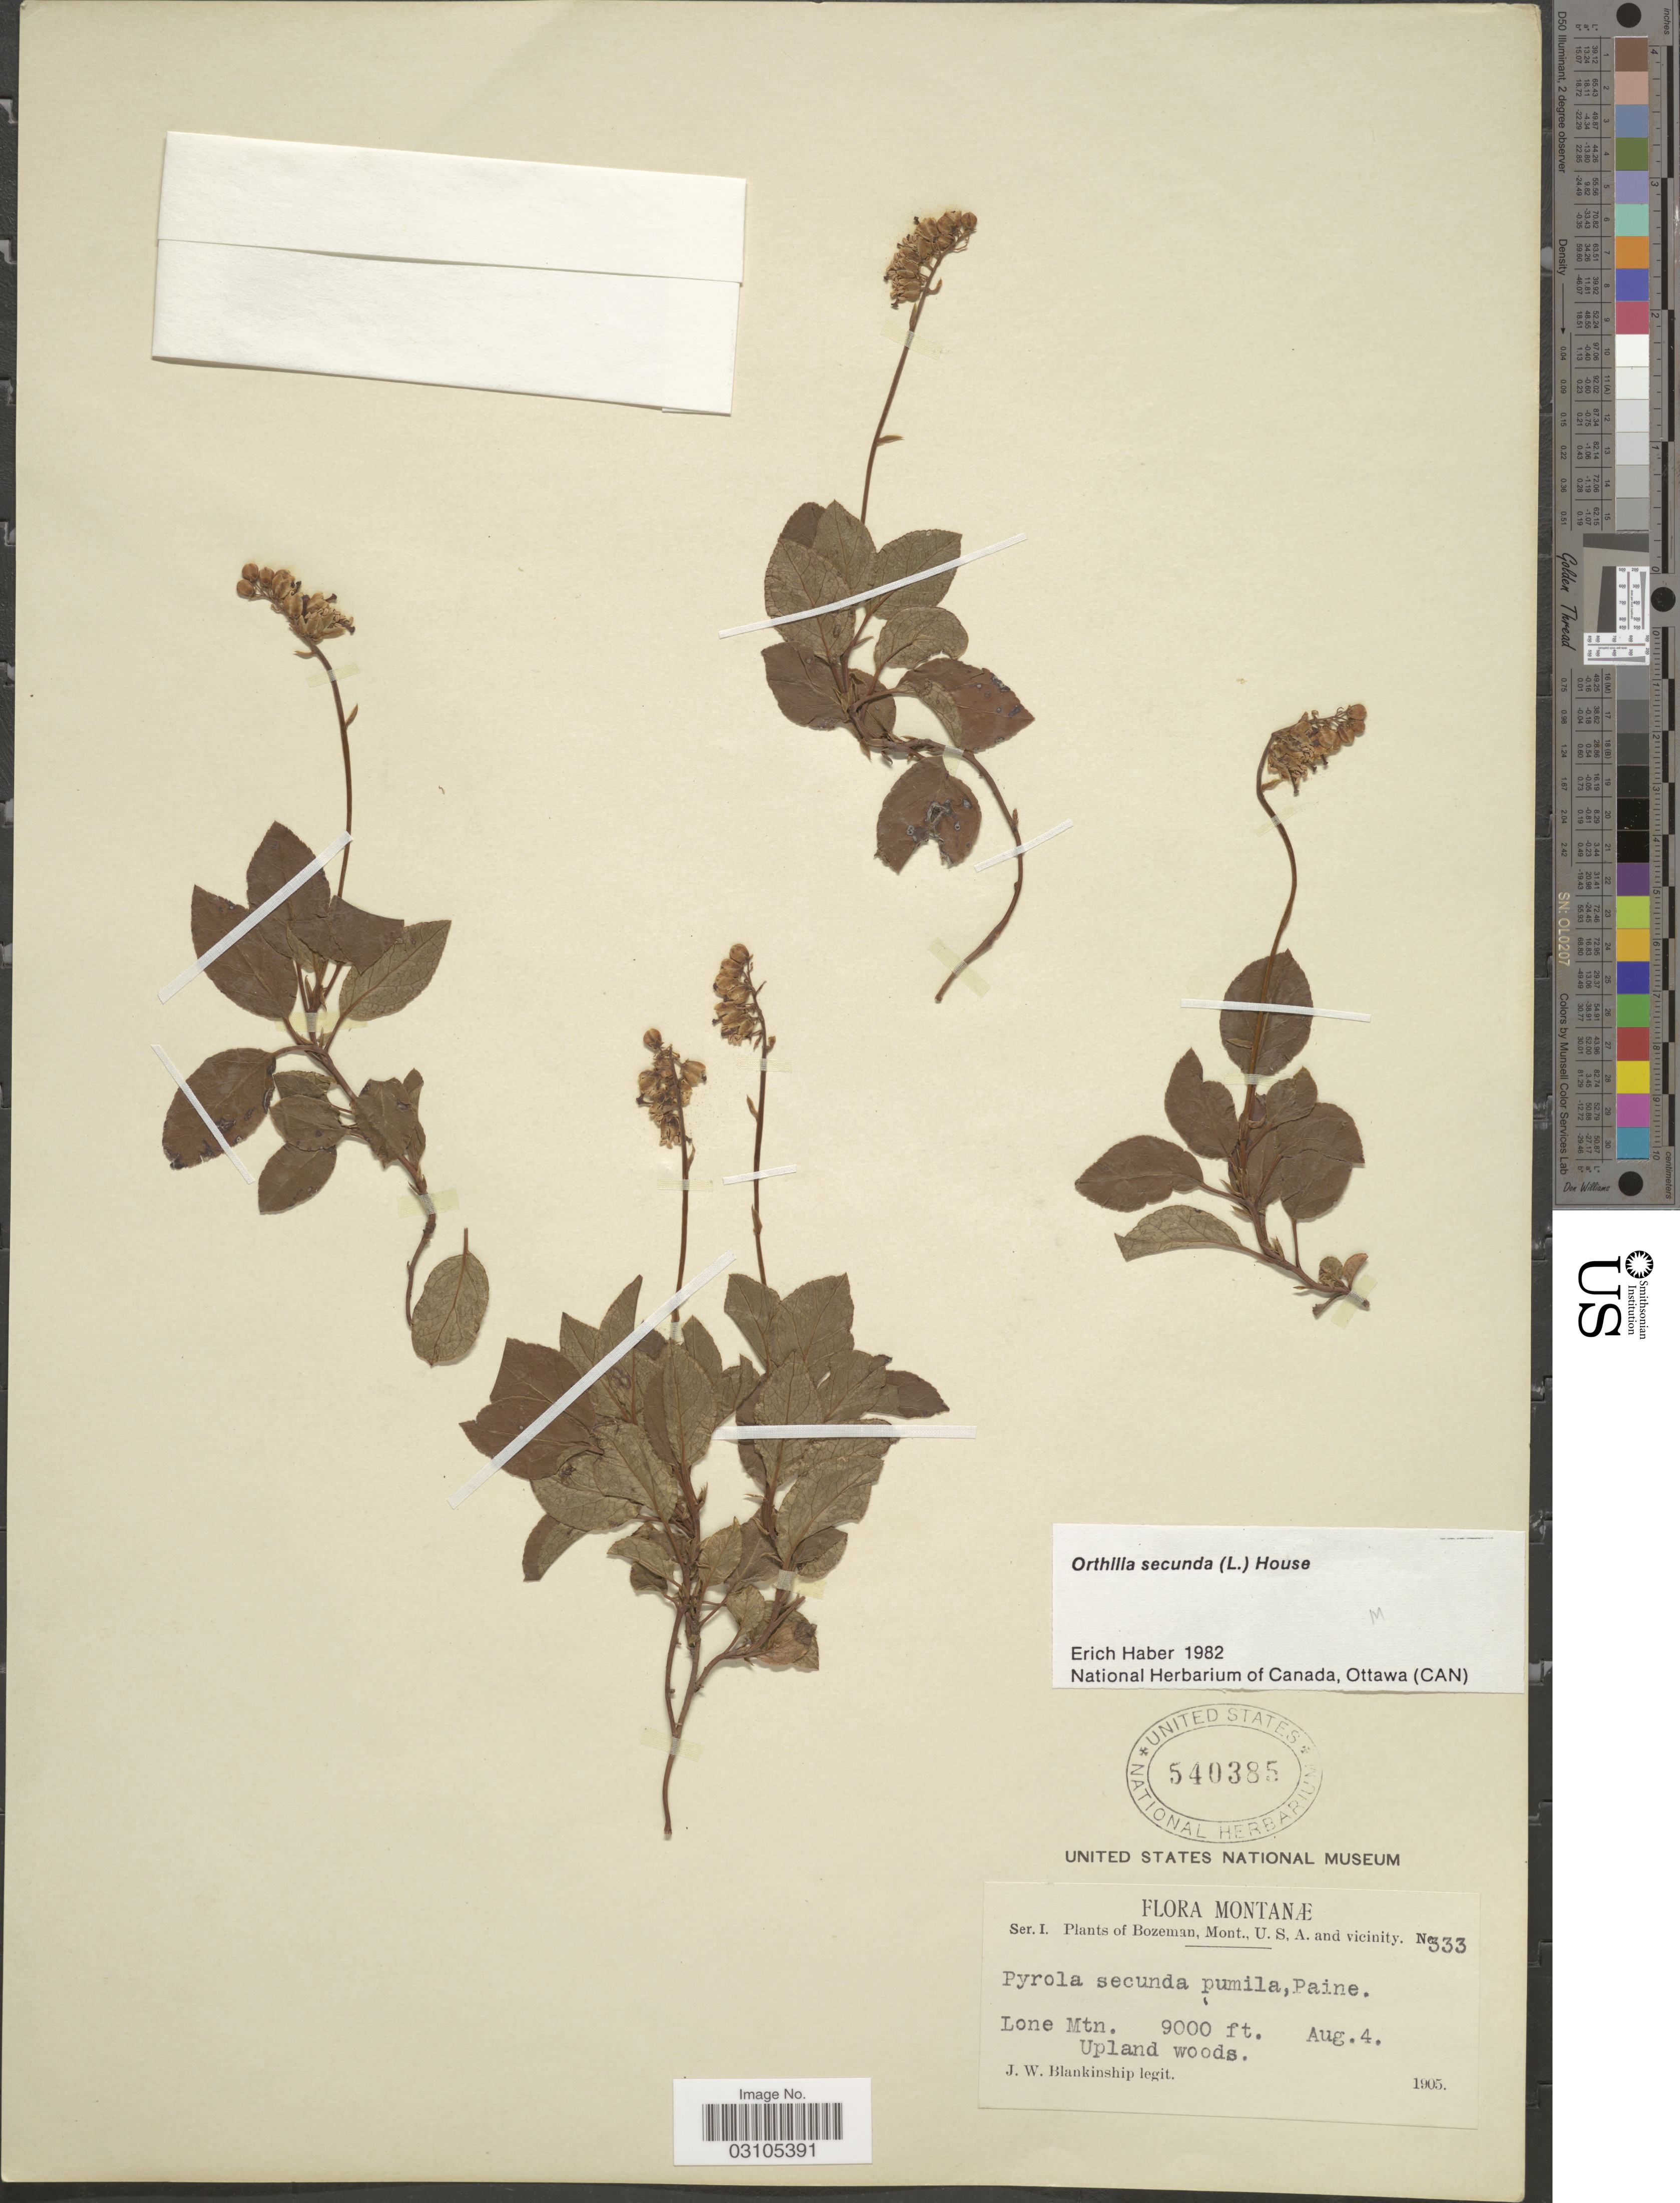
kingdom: Plantae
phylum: Tracheophyta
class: Magnoliopsida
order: Ericales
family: Ericaceae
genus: Orthilia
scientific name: Orthilia secunda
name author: (L.) House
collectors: J. W. Blankinship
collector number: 333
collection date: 1905-08-04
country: United States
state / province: Montana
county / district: Gallatin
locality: Bozeman, Lone Mtn.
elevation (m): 2743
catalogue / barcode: US 540385